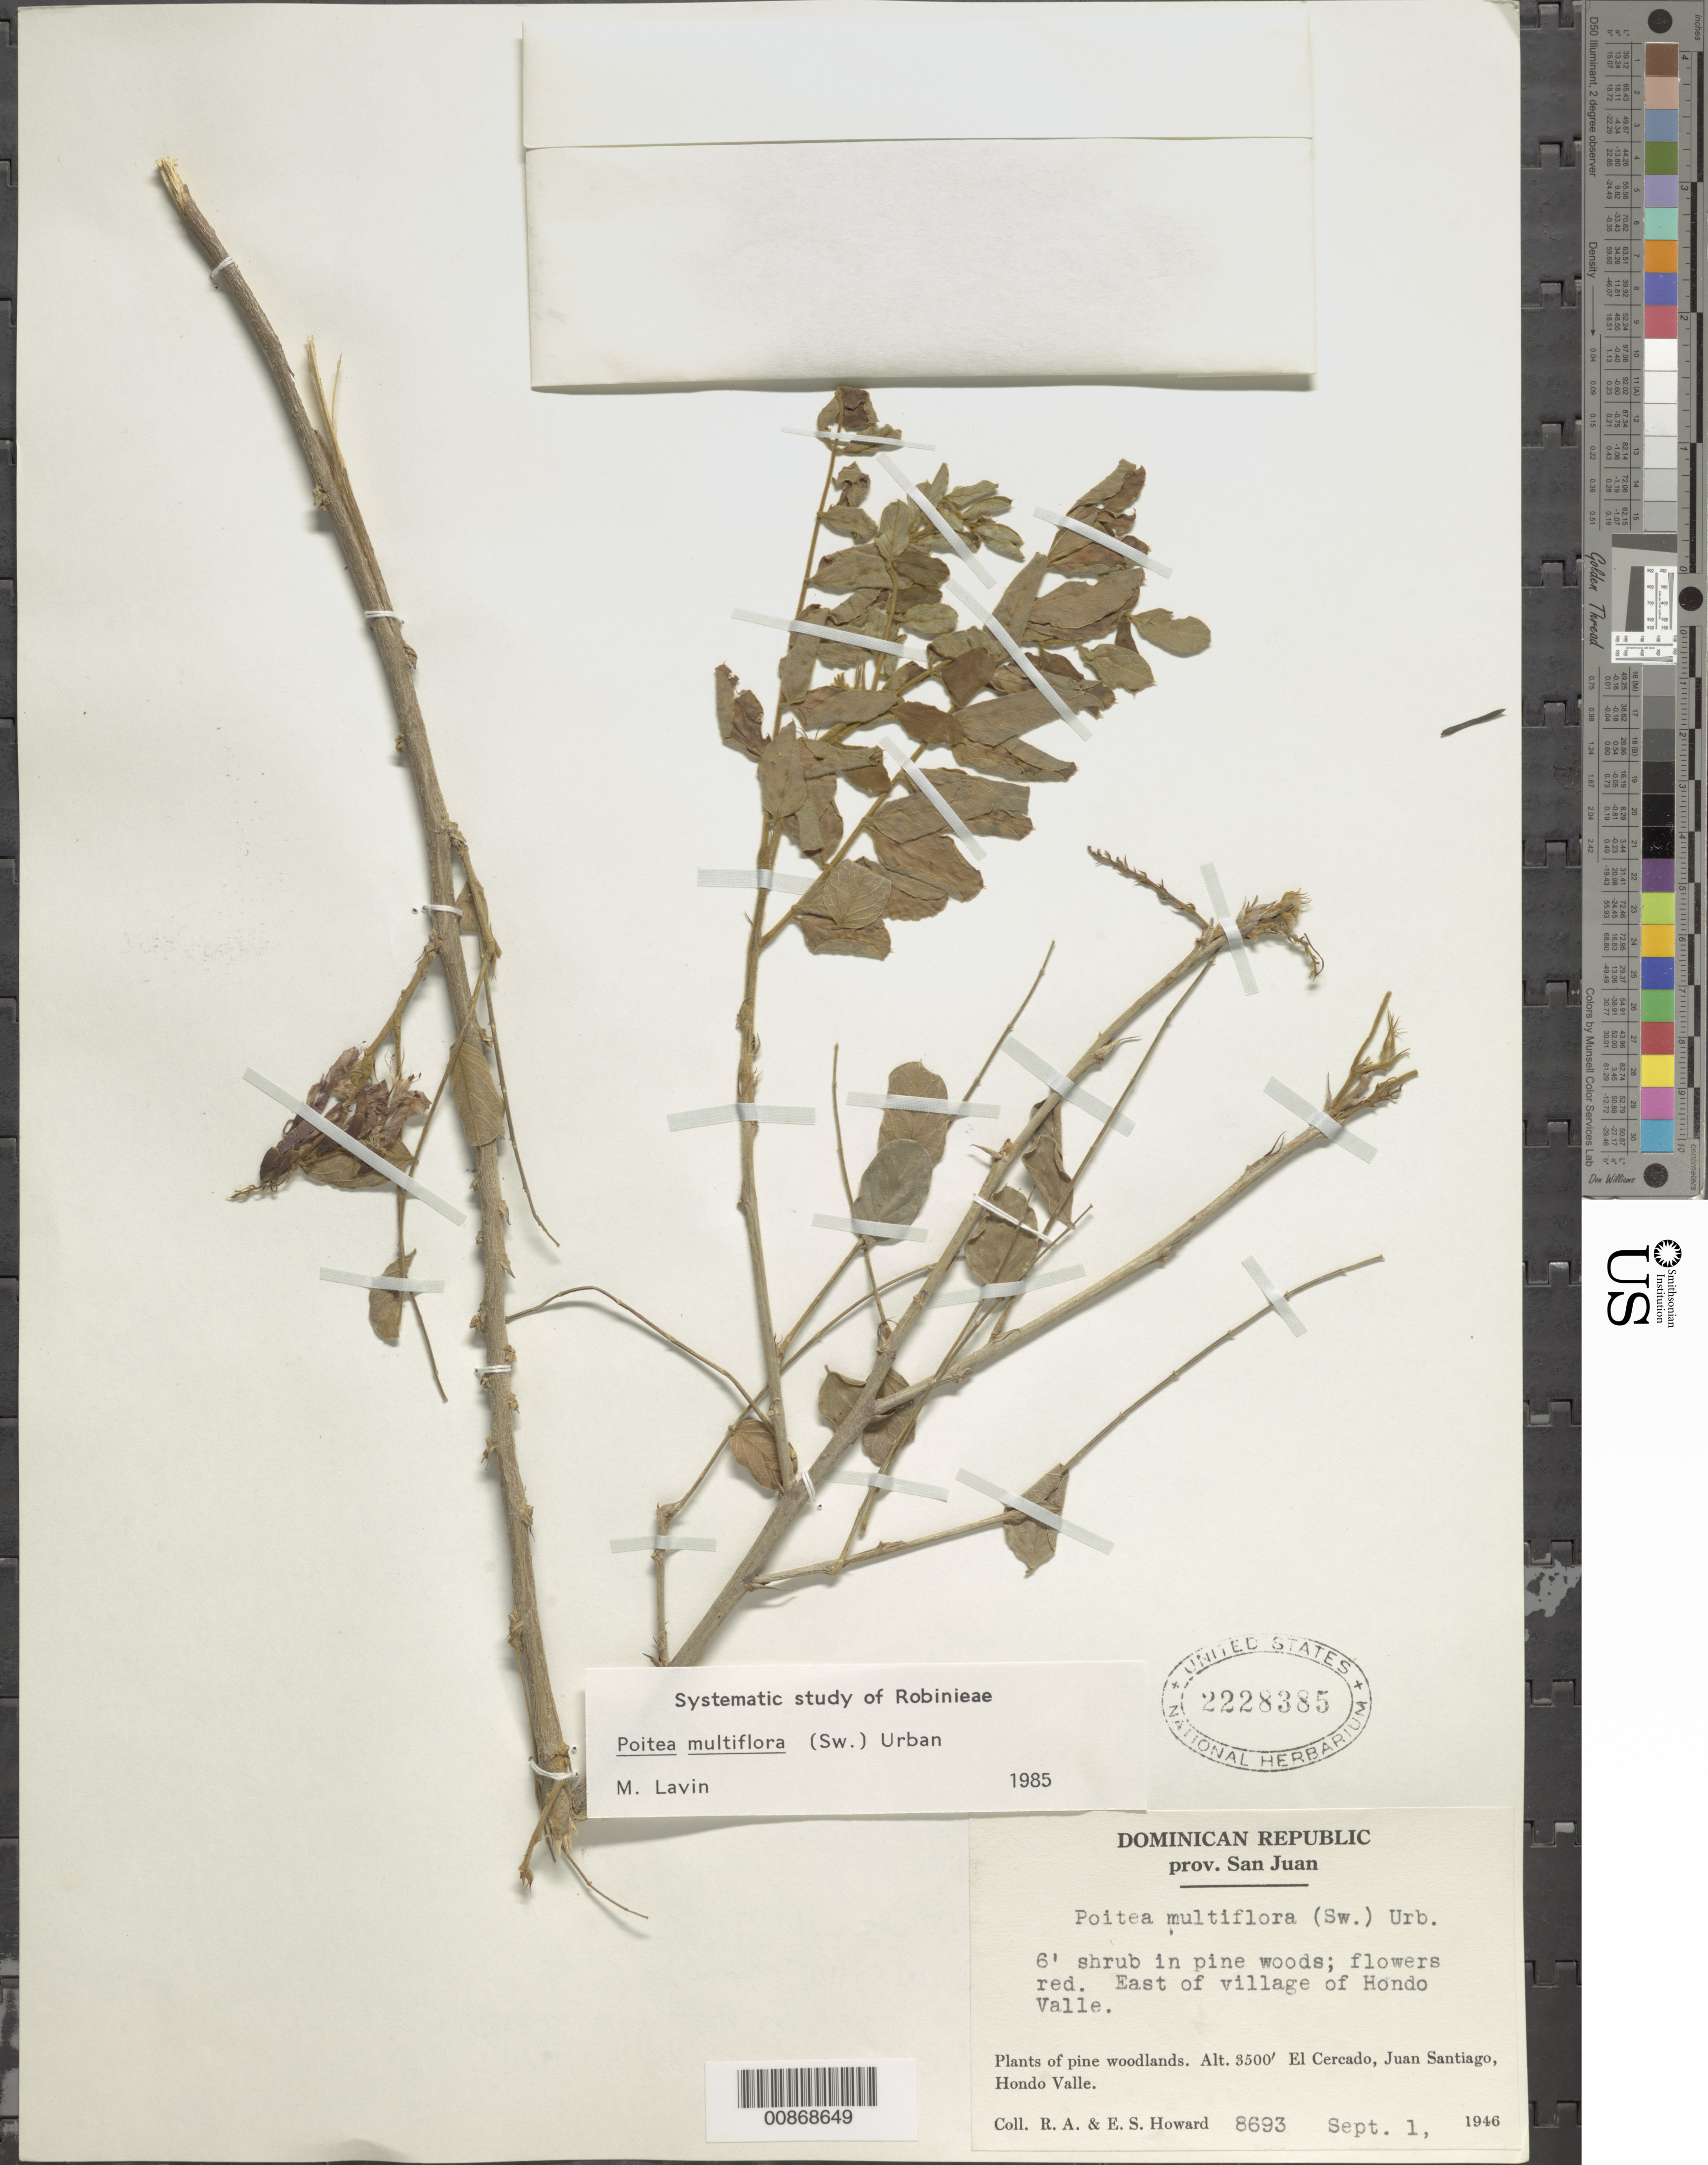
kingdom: Plantae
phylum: Tracheophyta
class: Magnoliopsida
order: Fabales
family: Fabaceae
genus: Poitea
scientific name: Poitea multiflora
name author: (Sw.) Urb.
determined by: Lavin, M.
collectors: R. A. Howard & E. S. Howard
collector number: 8693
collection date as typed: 01 Sep 1946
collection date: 1946-09-01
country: Dominican Republic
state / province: San Juan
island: Hispaniola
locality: El Cercado, Juan Santiago, Hondo Valle. East of village of Hondo Valle.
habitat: Pine woodlands.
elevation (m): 1067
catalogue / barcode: US 2228385